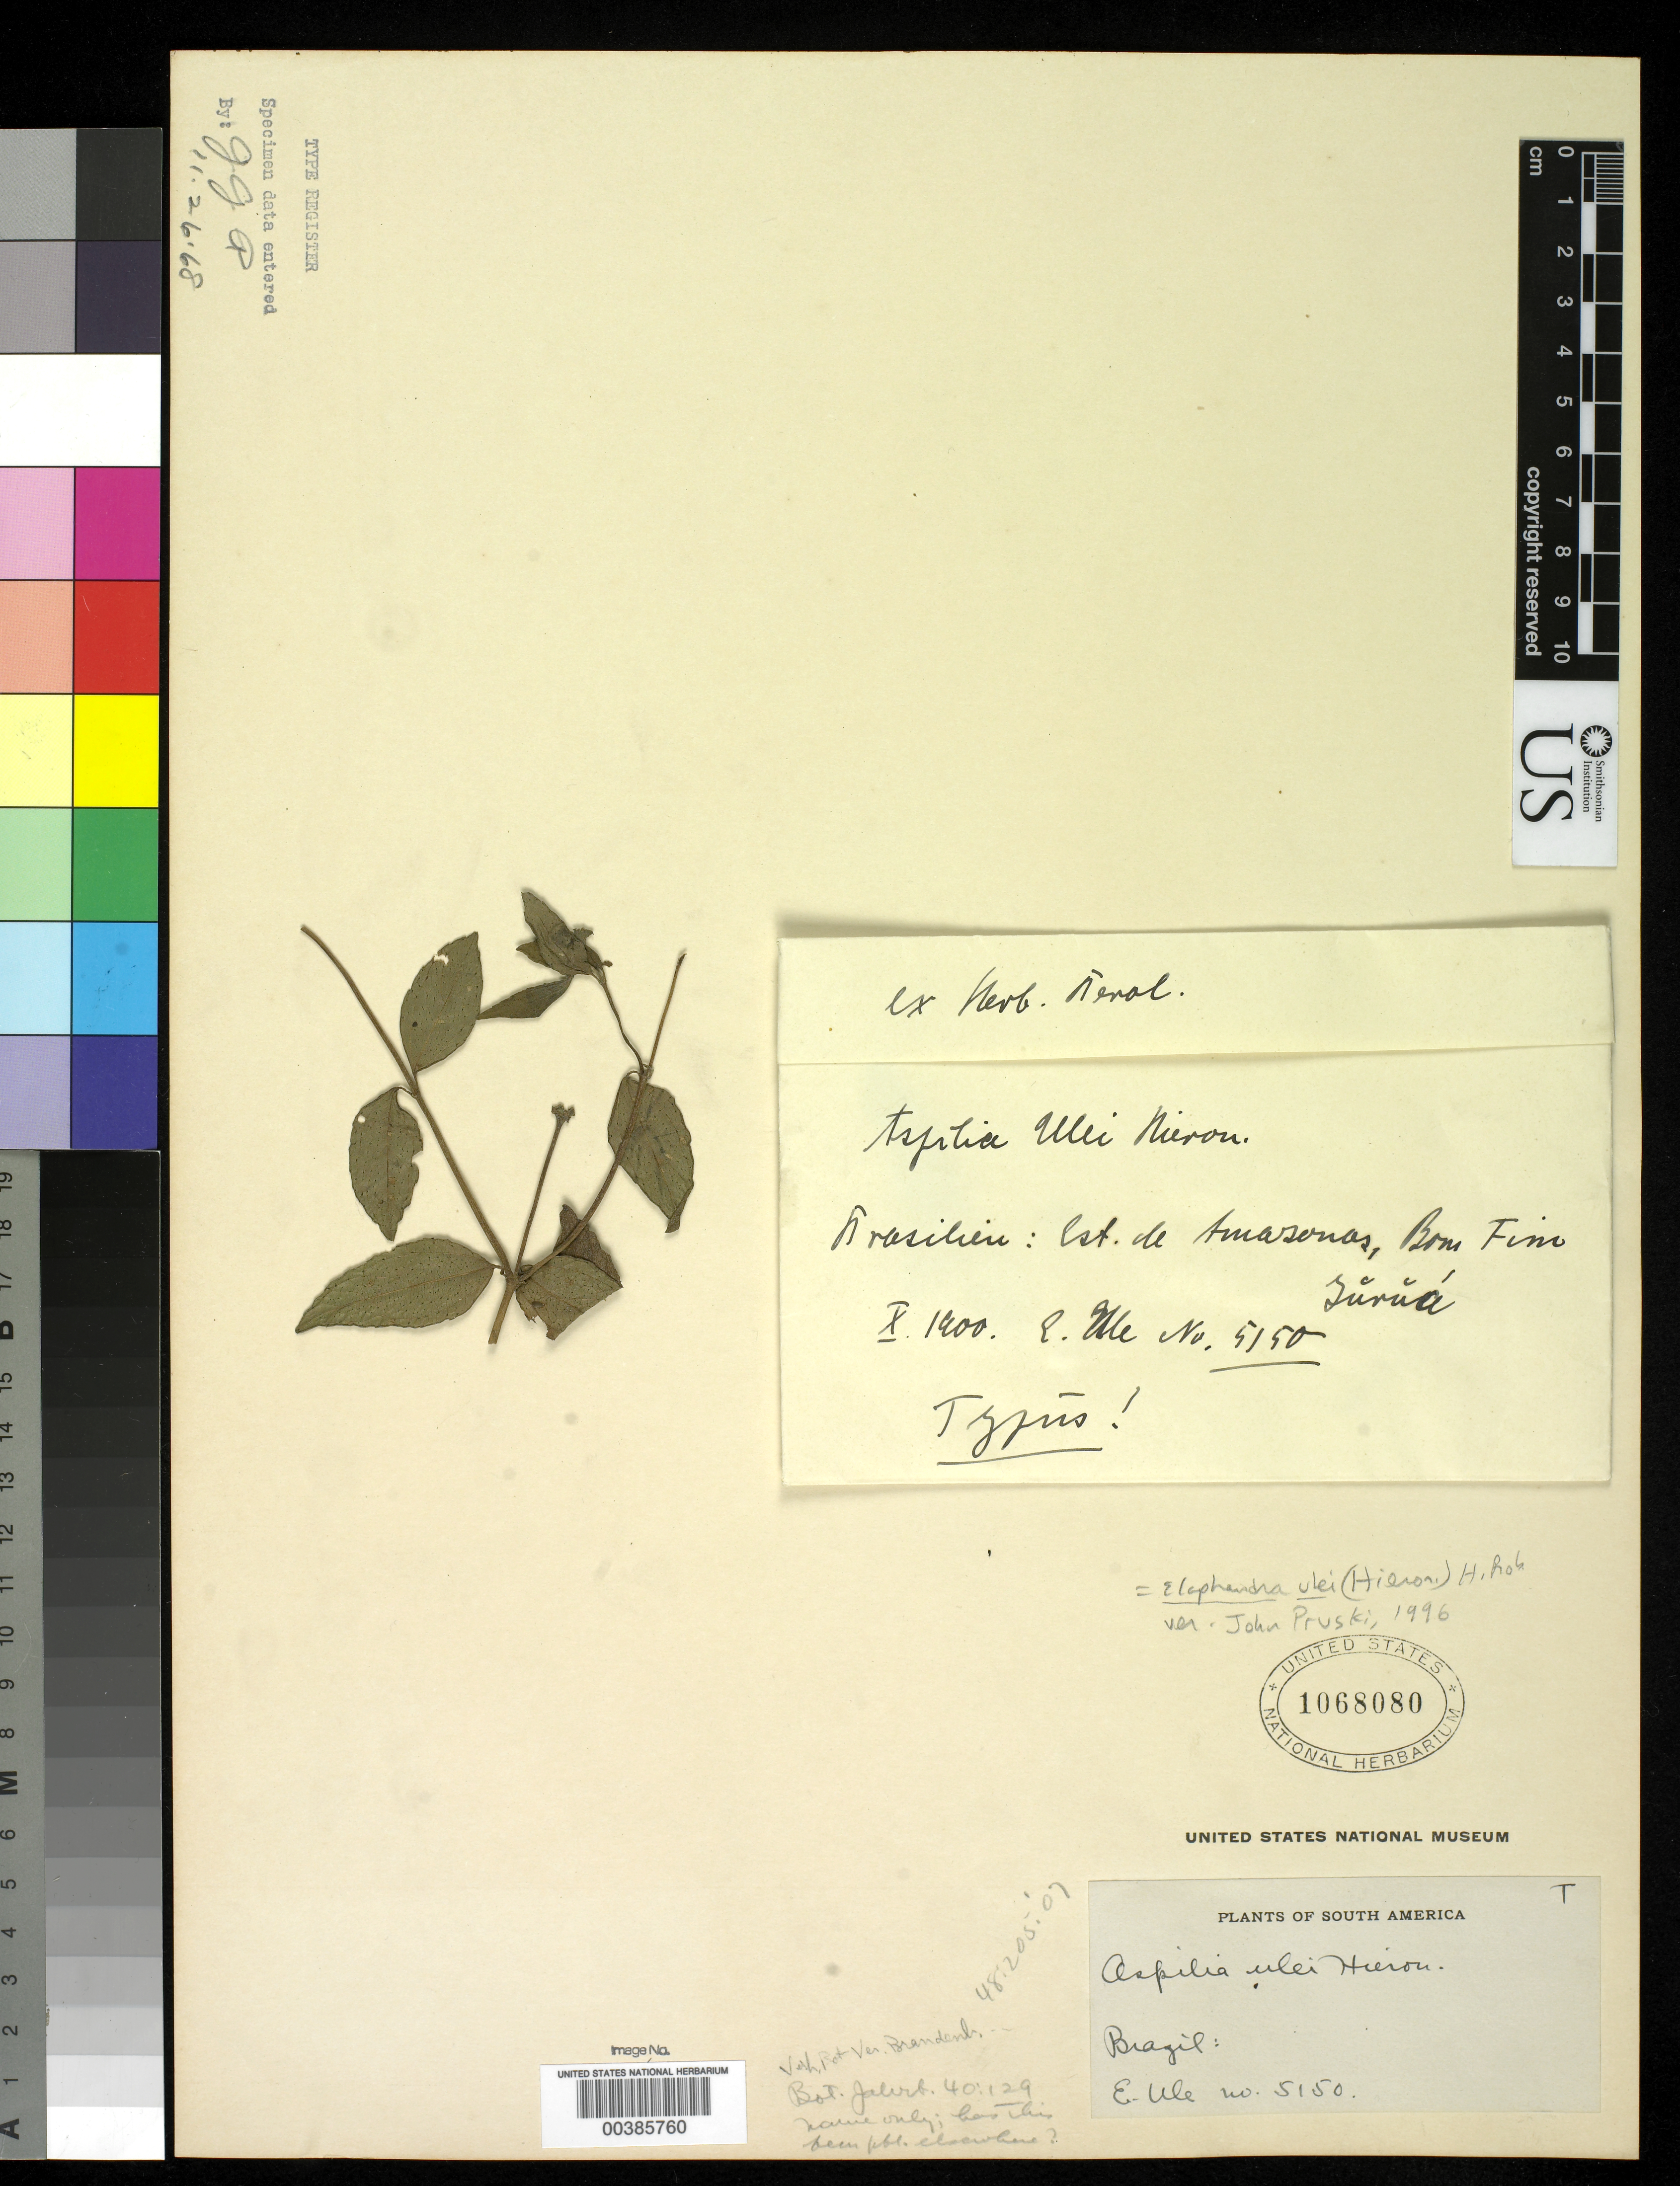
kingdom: Plantae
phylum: Tracheophyta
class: Magnoliopsida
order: Asterales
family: Asteraceae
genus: Aspilia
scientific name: Aspilia ulei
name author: Hieron.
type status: Type Fragment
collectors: E. H. Ule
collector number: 5150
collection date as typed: Oct 1900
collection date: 1900-10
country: Brazil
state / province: Amazonas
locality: Jurua.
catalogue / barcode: US 1068080